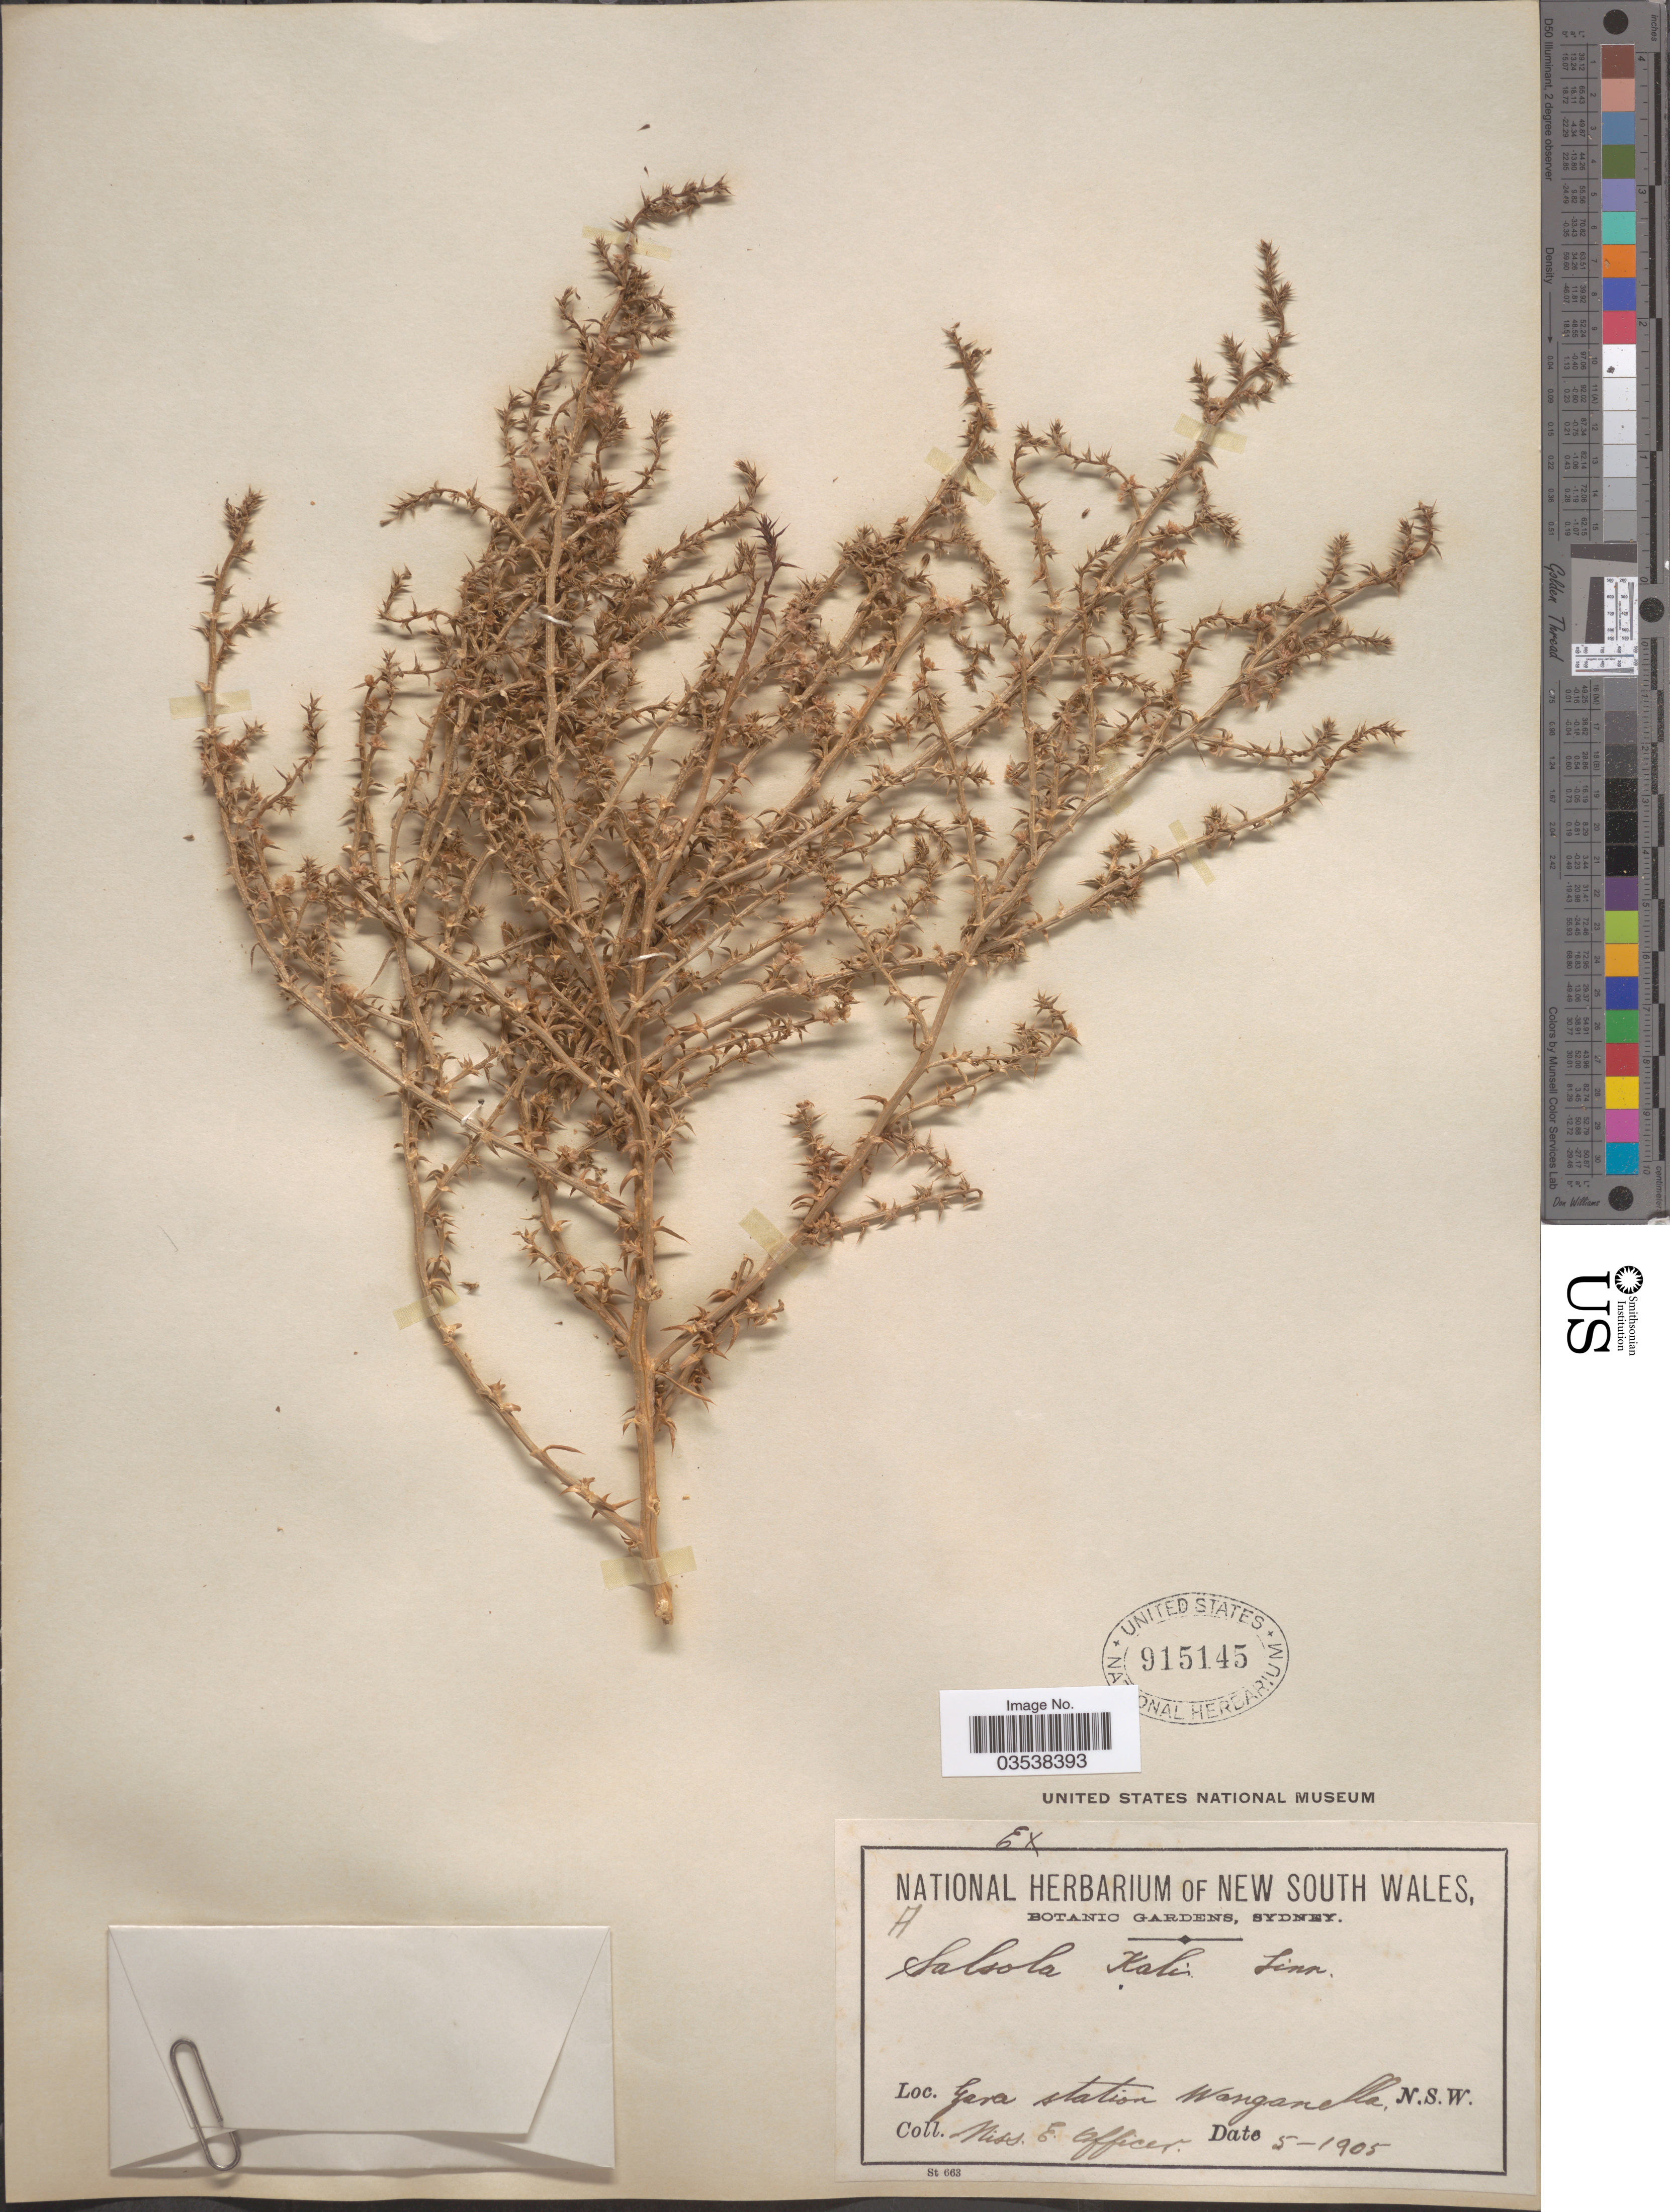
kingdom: Plantae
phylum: Tracheophyta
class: Magnoliopsida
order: Caryophyllales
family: Amaranthaceae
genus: Salsola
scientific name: Salsola kali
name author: L.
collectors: E. Officer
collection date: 1905-05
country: Australia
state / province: New South Wales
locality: Zara station Wanganella.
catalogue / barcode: US 915145